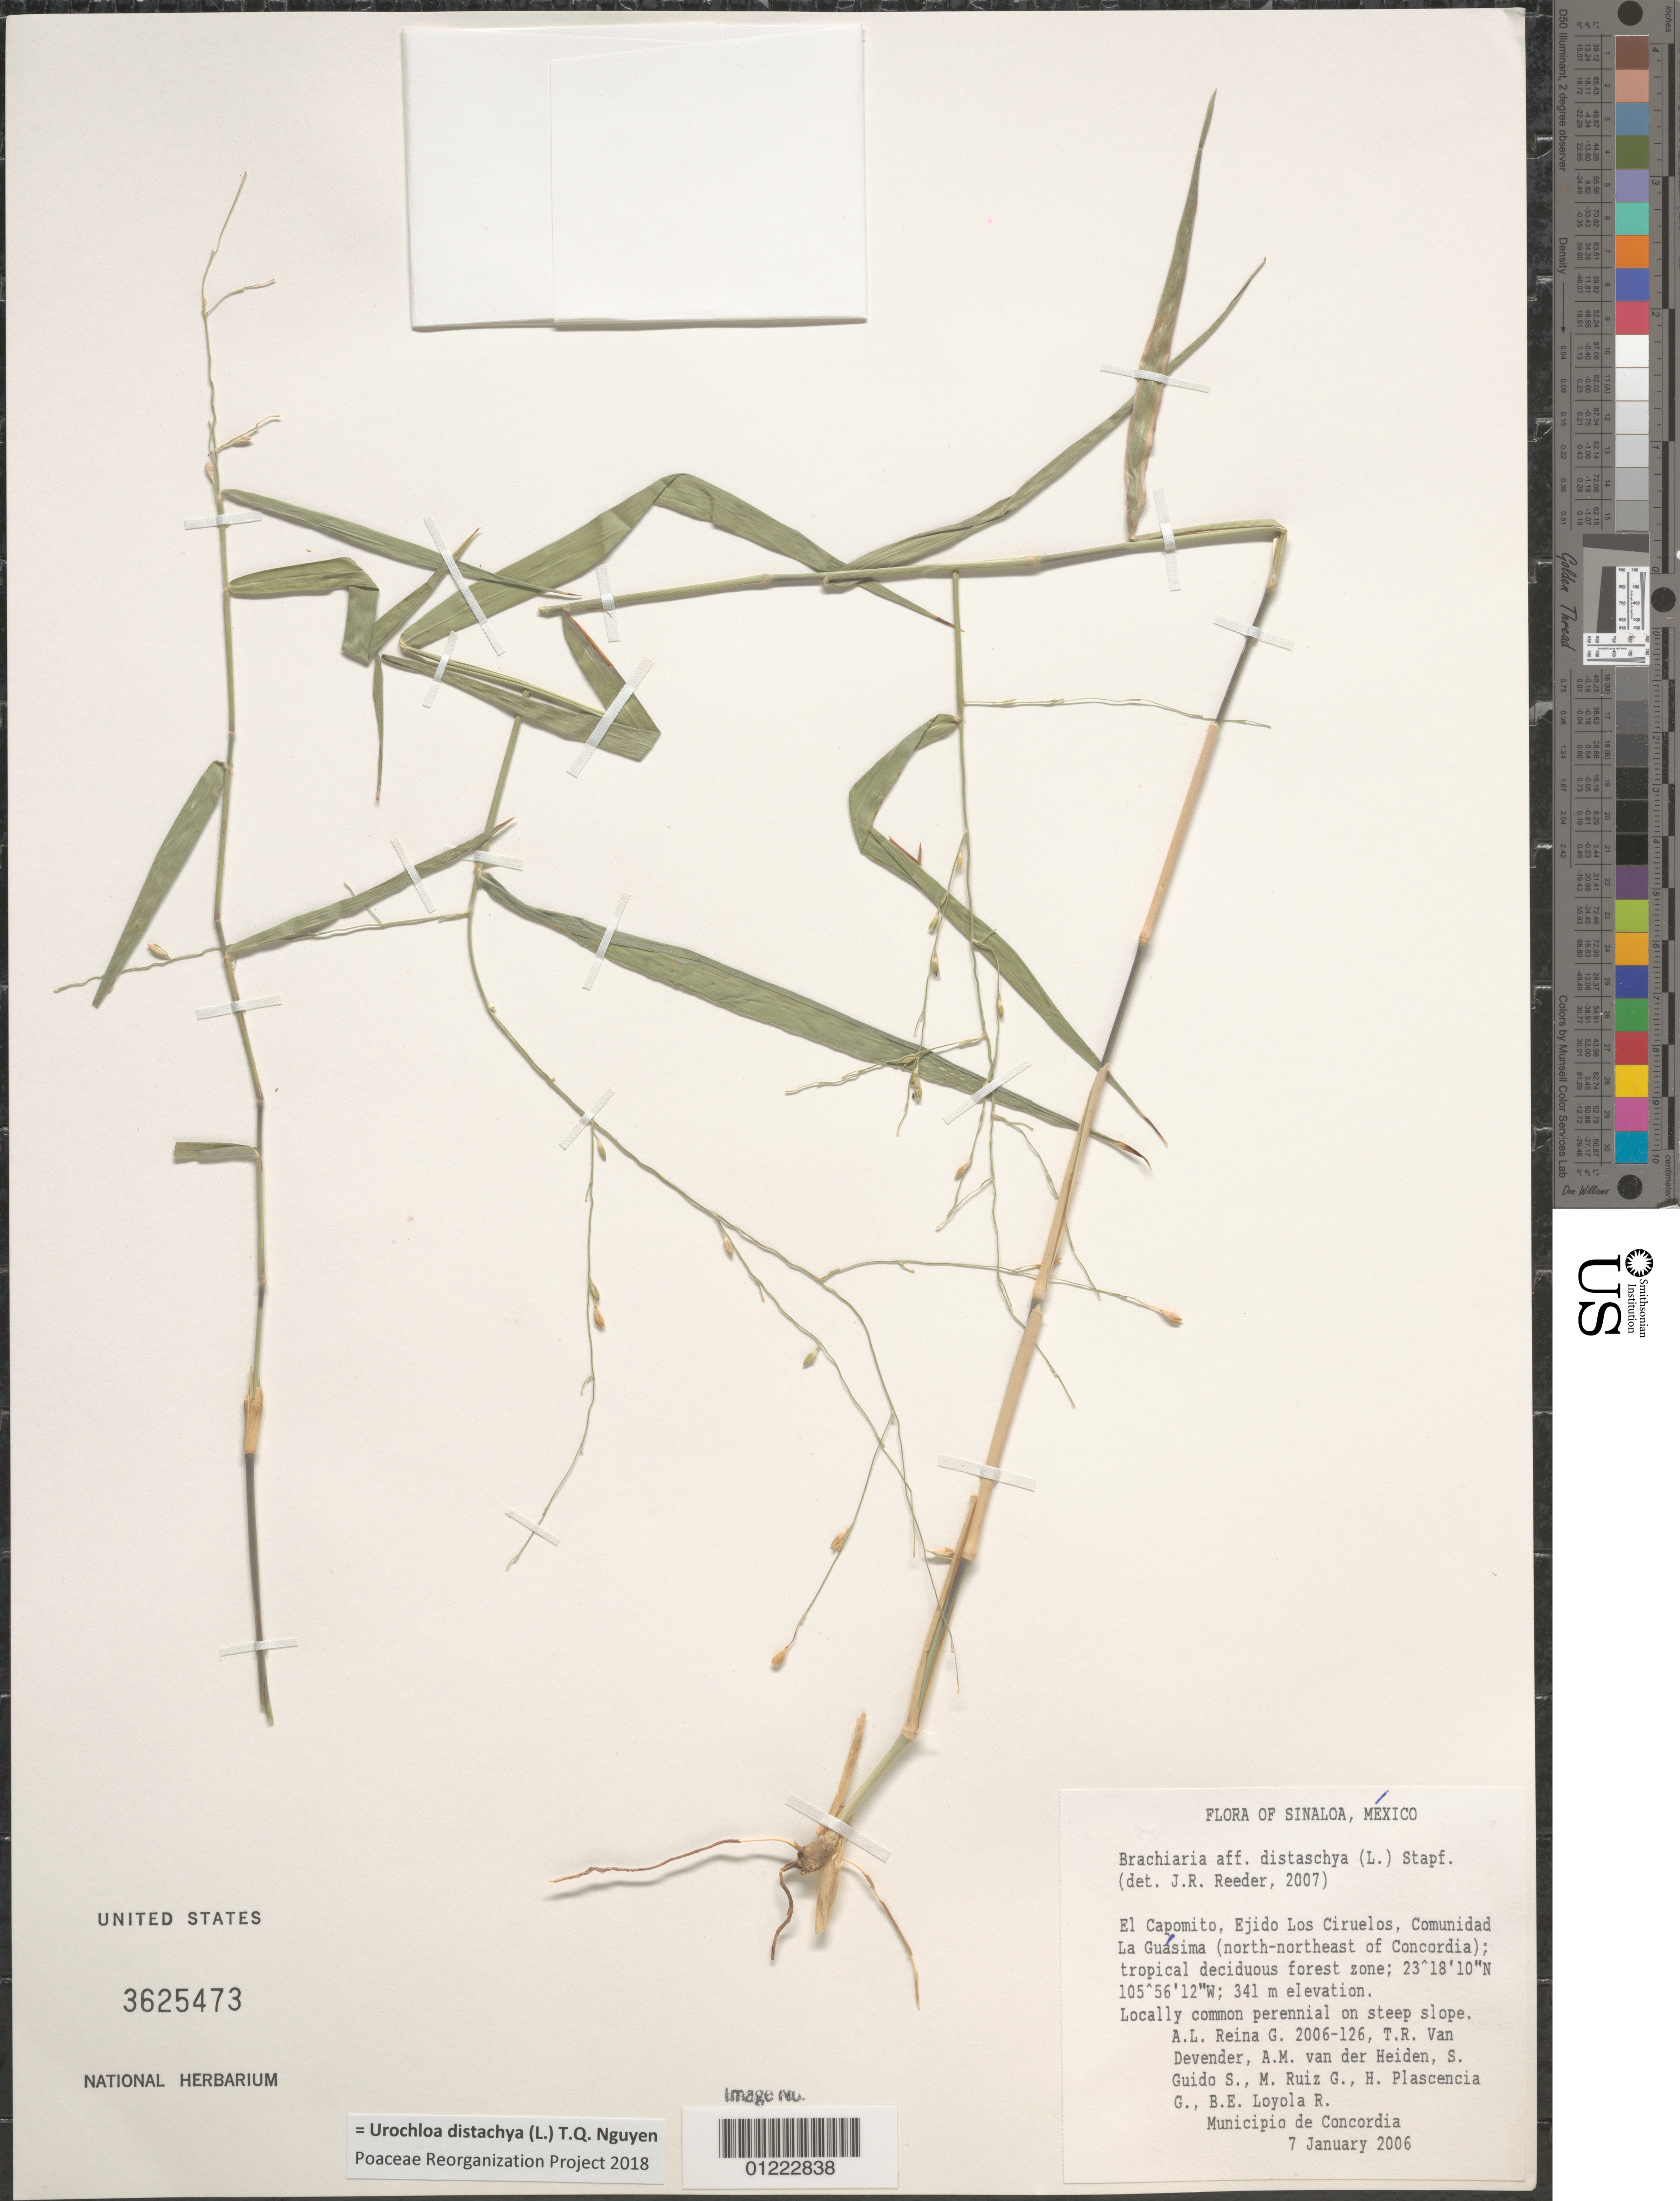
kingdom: Plantae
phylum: Tracheophyta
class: Liliopsida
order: Poales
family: Poaceae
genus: Brachiaria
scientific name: Brachiaria distachya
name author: (L.) Stapf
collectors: A. L. Reina G., T. R. Van Devender, A. M. van der Heiden, S. Guido S., M. Ruiz G., H. Plascencia G. & P. Mejía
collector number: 2006-126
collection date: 2006-01-07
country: Mexico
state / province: Sinaloa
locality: Municipio de Concordia El Capomito, Ejido Los Ciruelos, Comunidad La Guasima (north-northeast of Concordia);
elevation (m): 341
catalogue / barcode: US 3625473